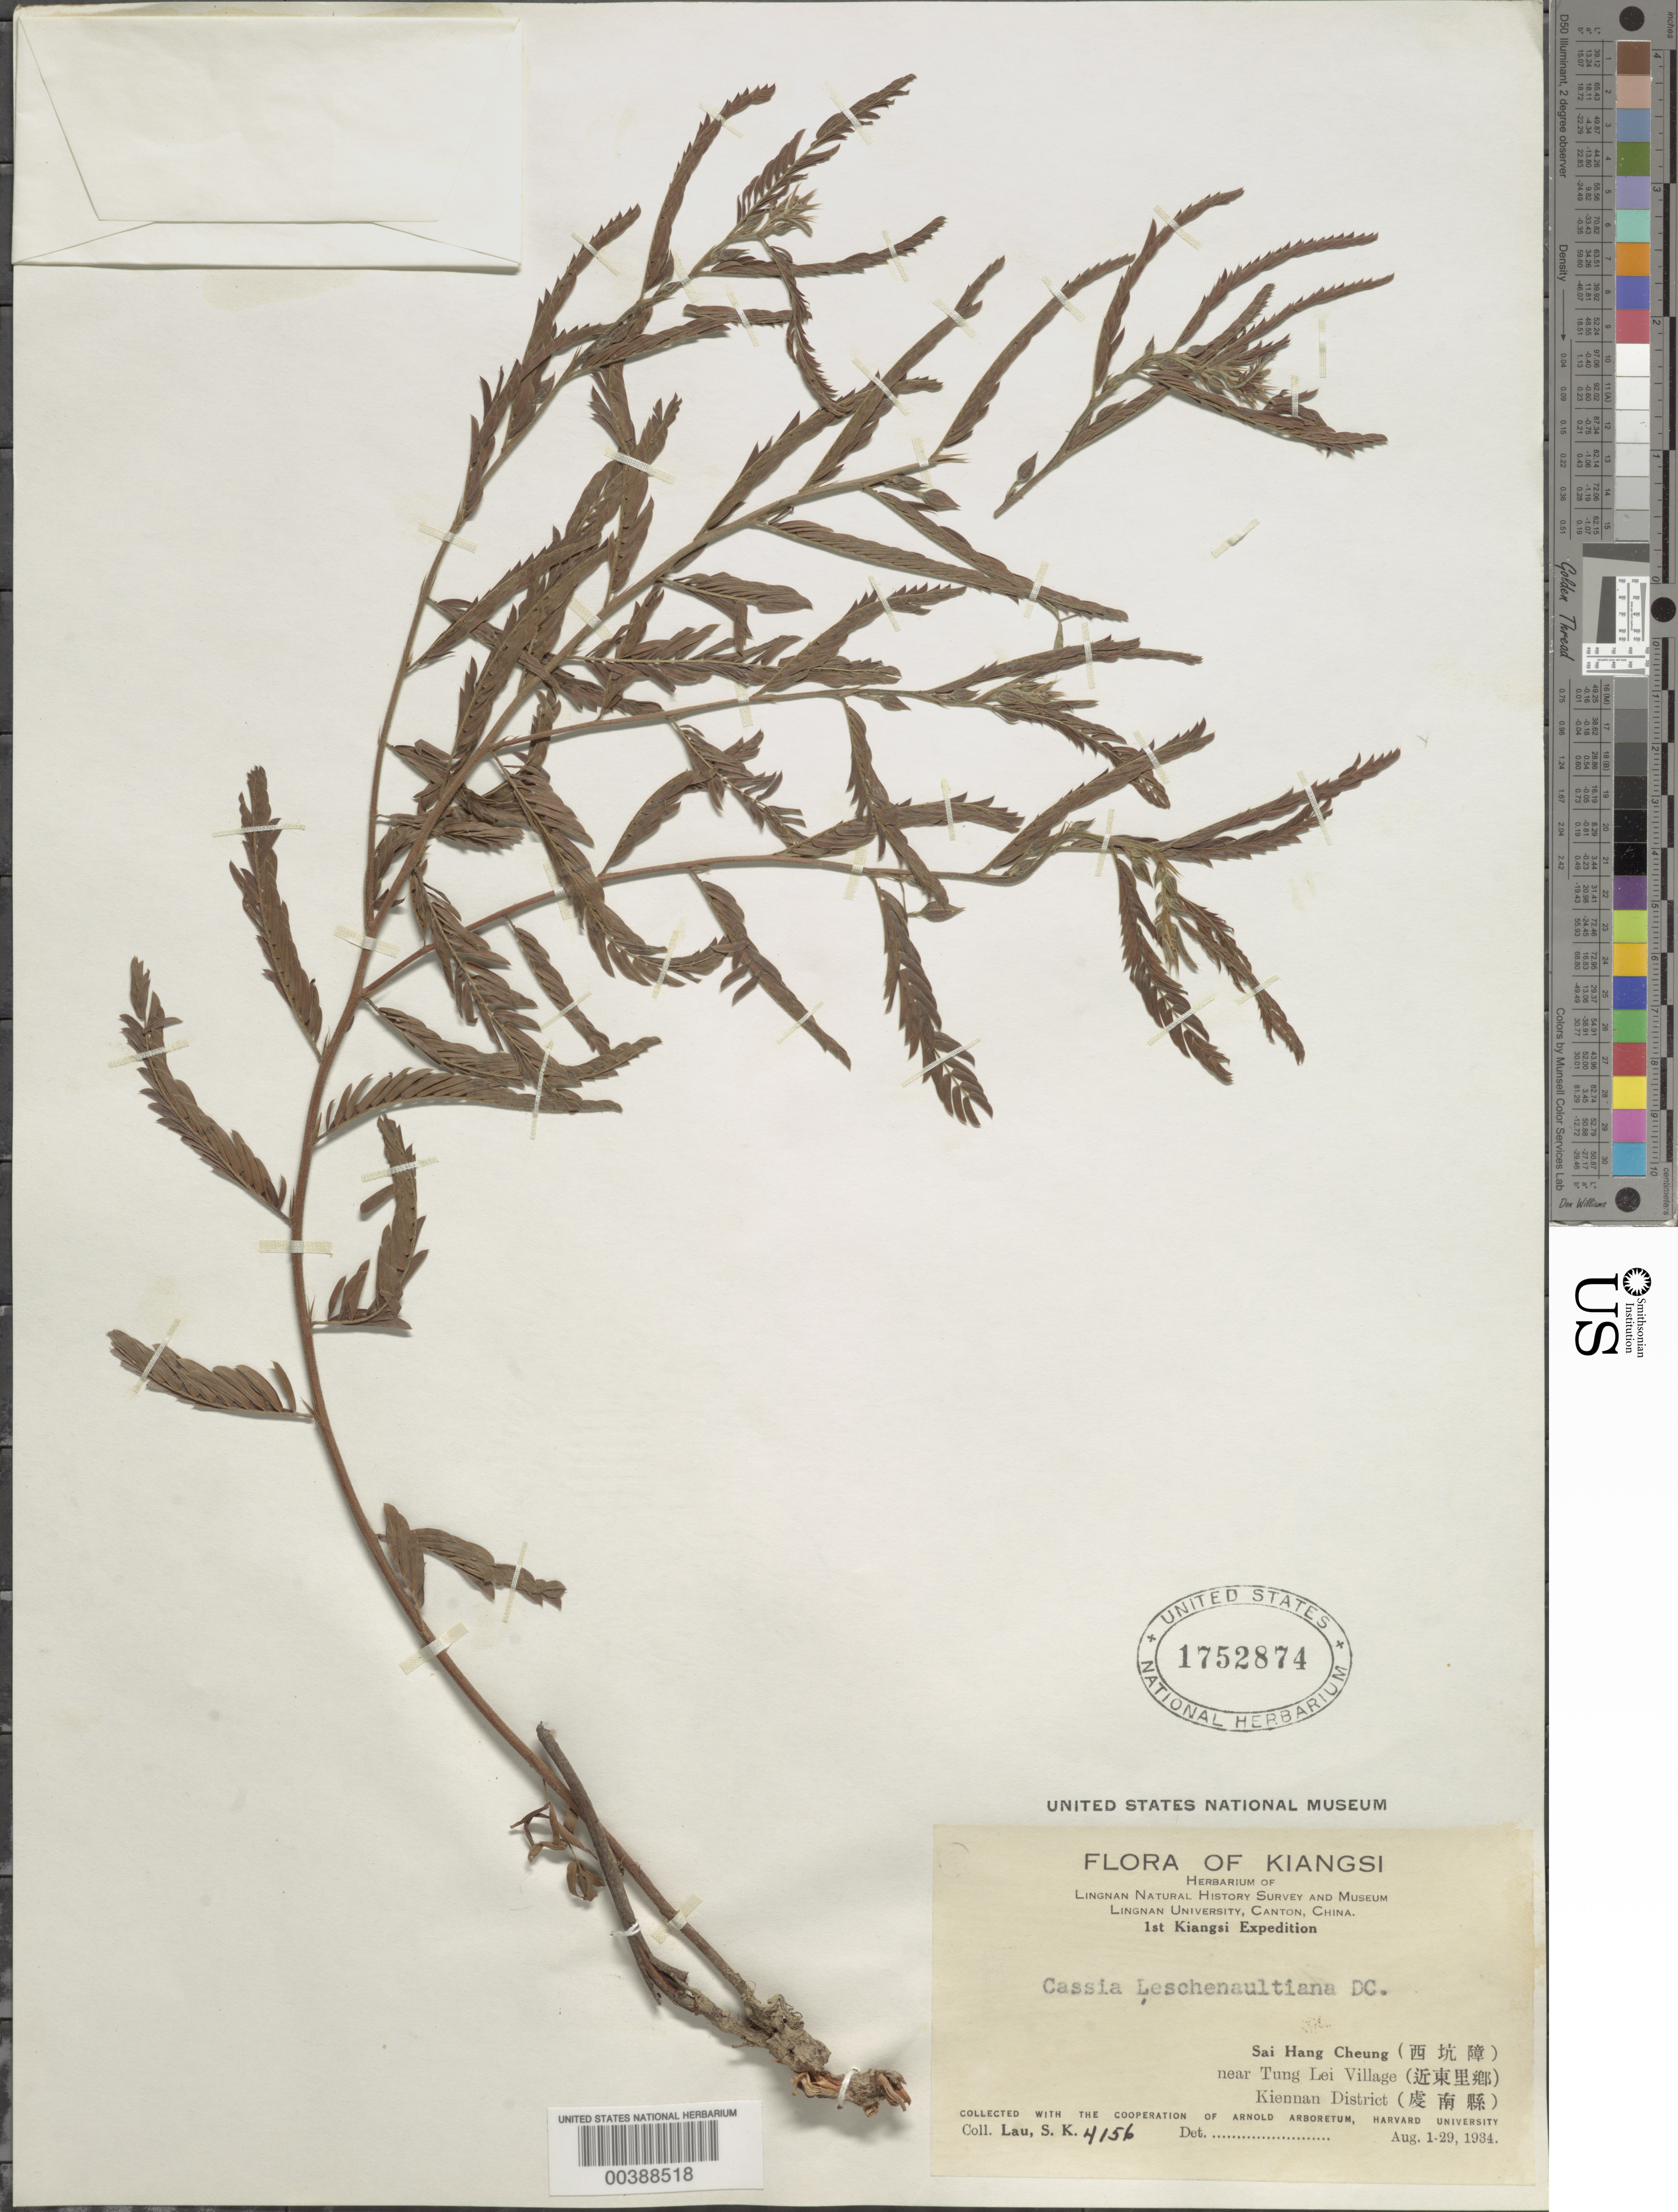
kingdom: Plantae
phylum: Tracheophyta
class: Magnoliopsida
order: Fabales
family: Fabaceae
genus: Chamaecrista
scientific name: Chamaecrista nictitans var. glabrata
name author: (Vogel) H.S. Irwin & Barneby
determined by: Strong, Mark T., (BOT), Smithsonian Institution - National Museum of Natural History (UNITED STATES)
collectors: S. K. Lau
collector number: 4156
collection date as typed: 01 Aug 1934 to 29 Aug 1934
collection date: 1934-08-01/1934-08-29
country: China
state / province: Jiangxi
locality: Sai hang cheung near tung lei village; kiennan dist.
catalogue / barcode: US 1752874